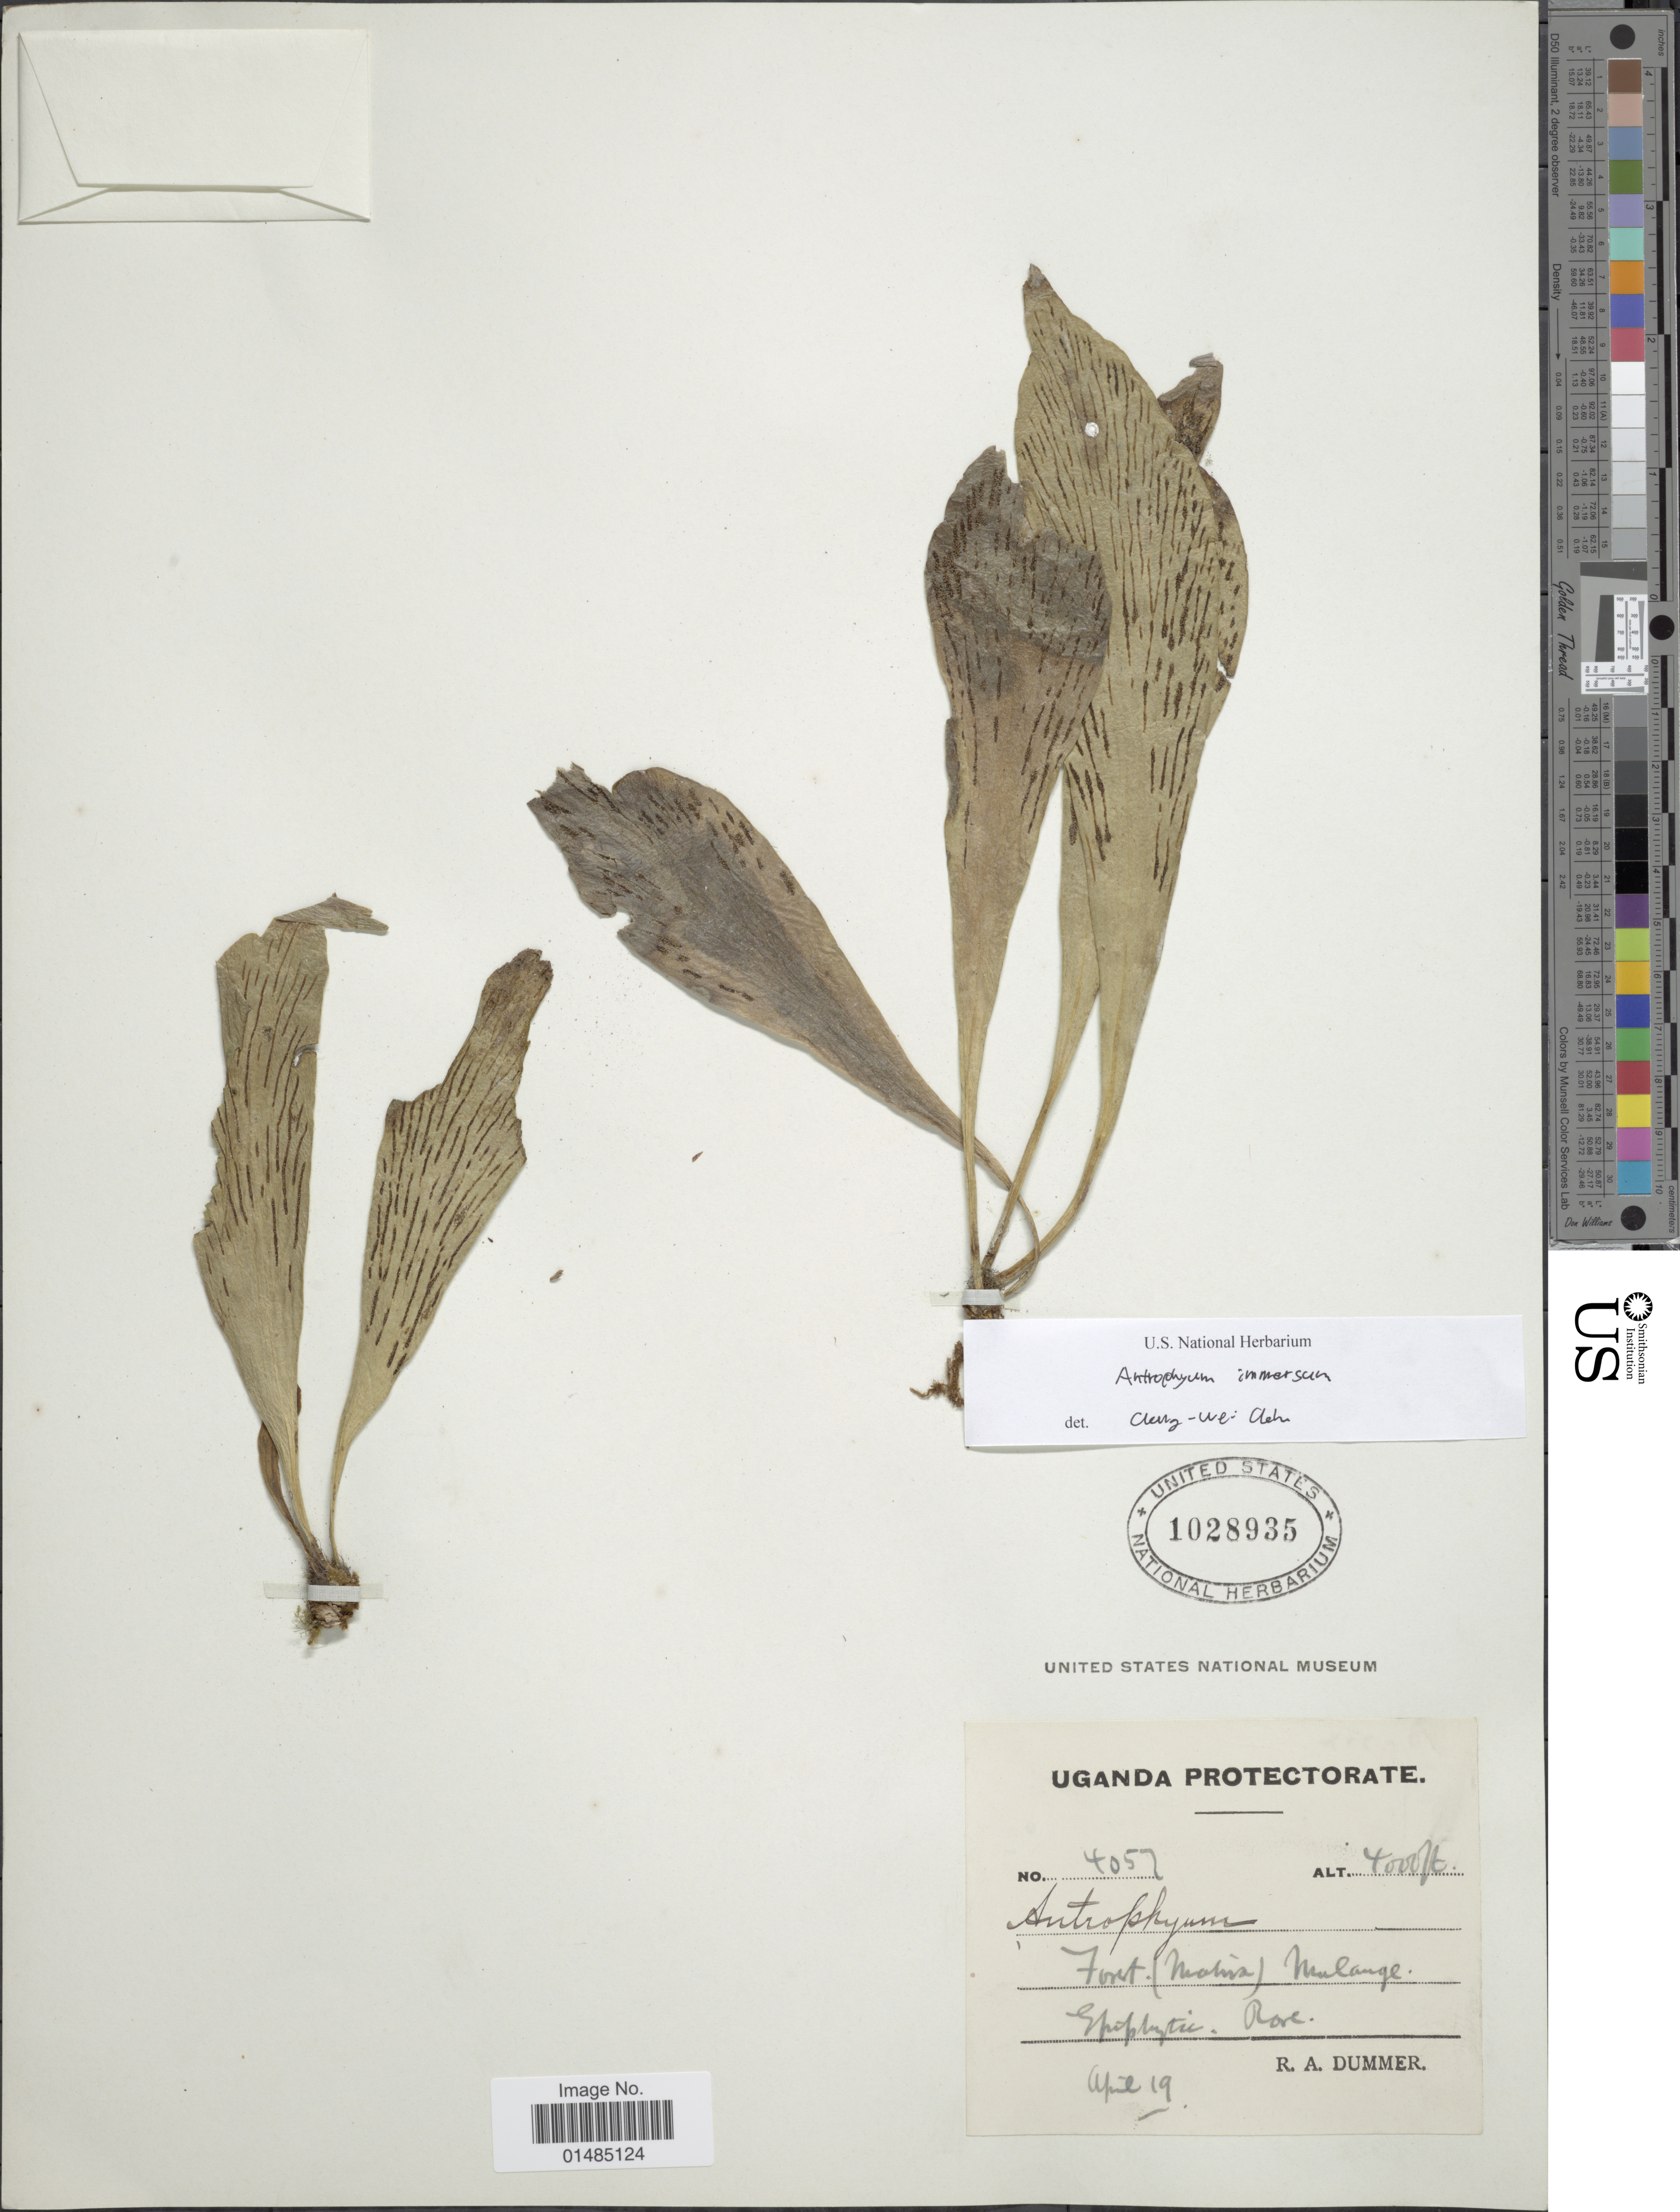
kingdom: Plantae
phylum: Tracheophyta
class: Polypodiopsida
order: Polypodiales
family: Pteridaceae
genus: Antrophyum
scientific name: Antrophyum immersum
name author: (Bory ex Willd.) Mett.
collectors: R. Dümmer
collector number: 4057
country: Uganda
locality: Uganda Protectorate, Forest (Mabira), Mulange.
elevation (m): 1219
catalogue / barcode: US 1028935